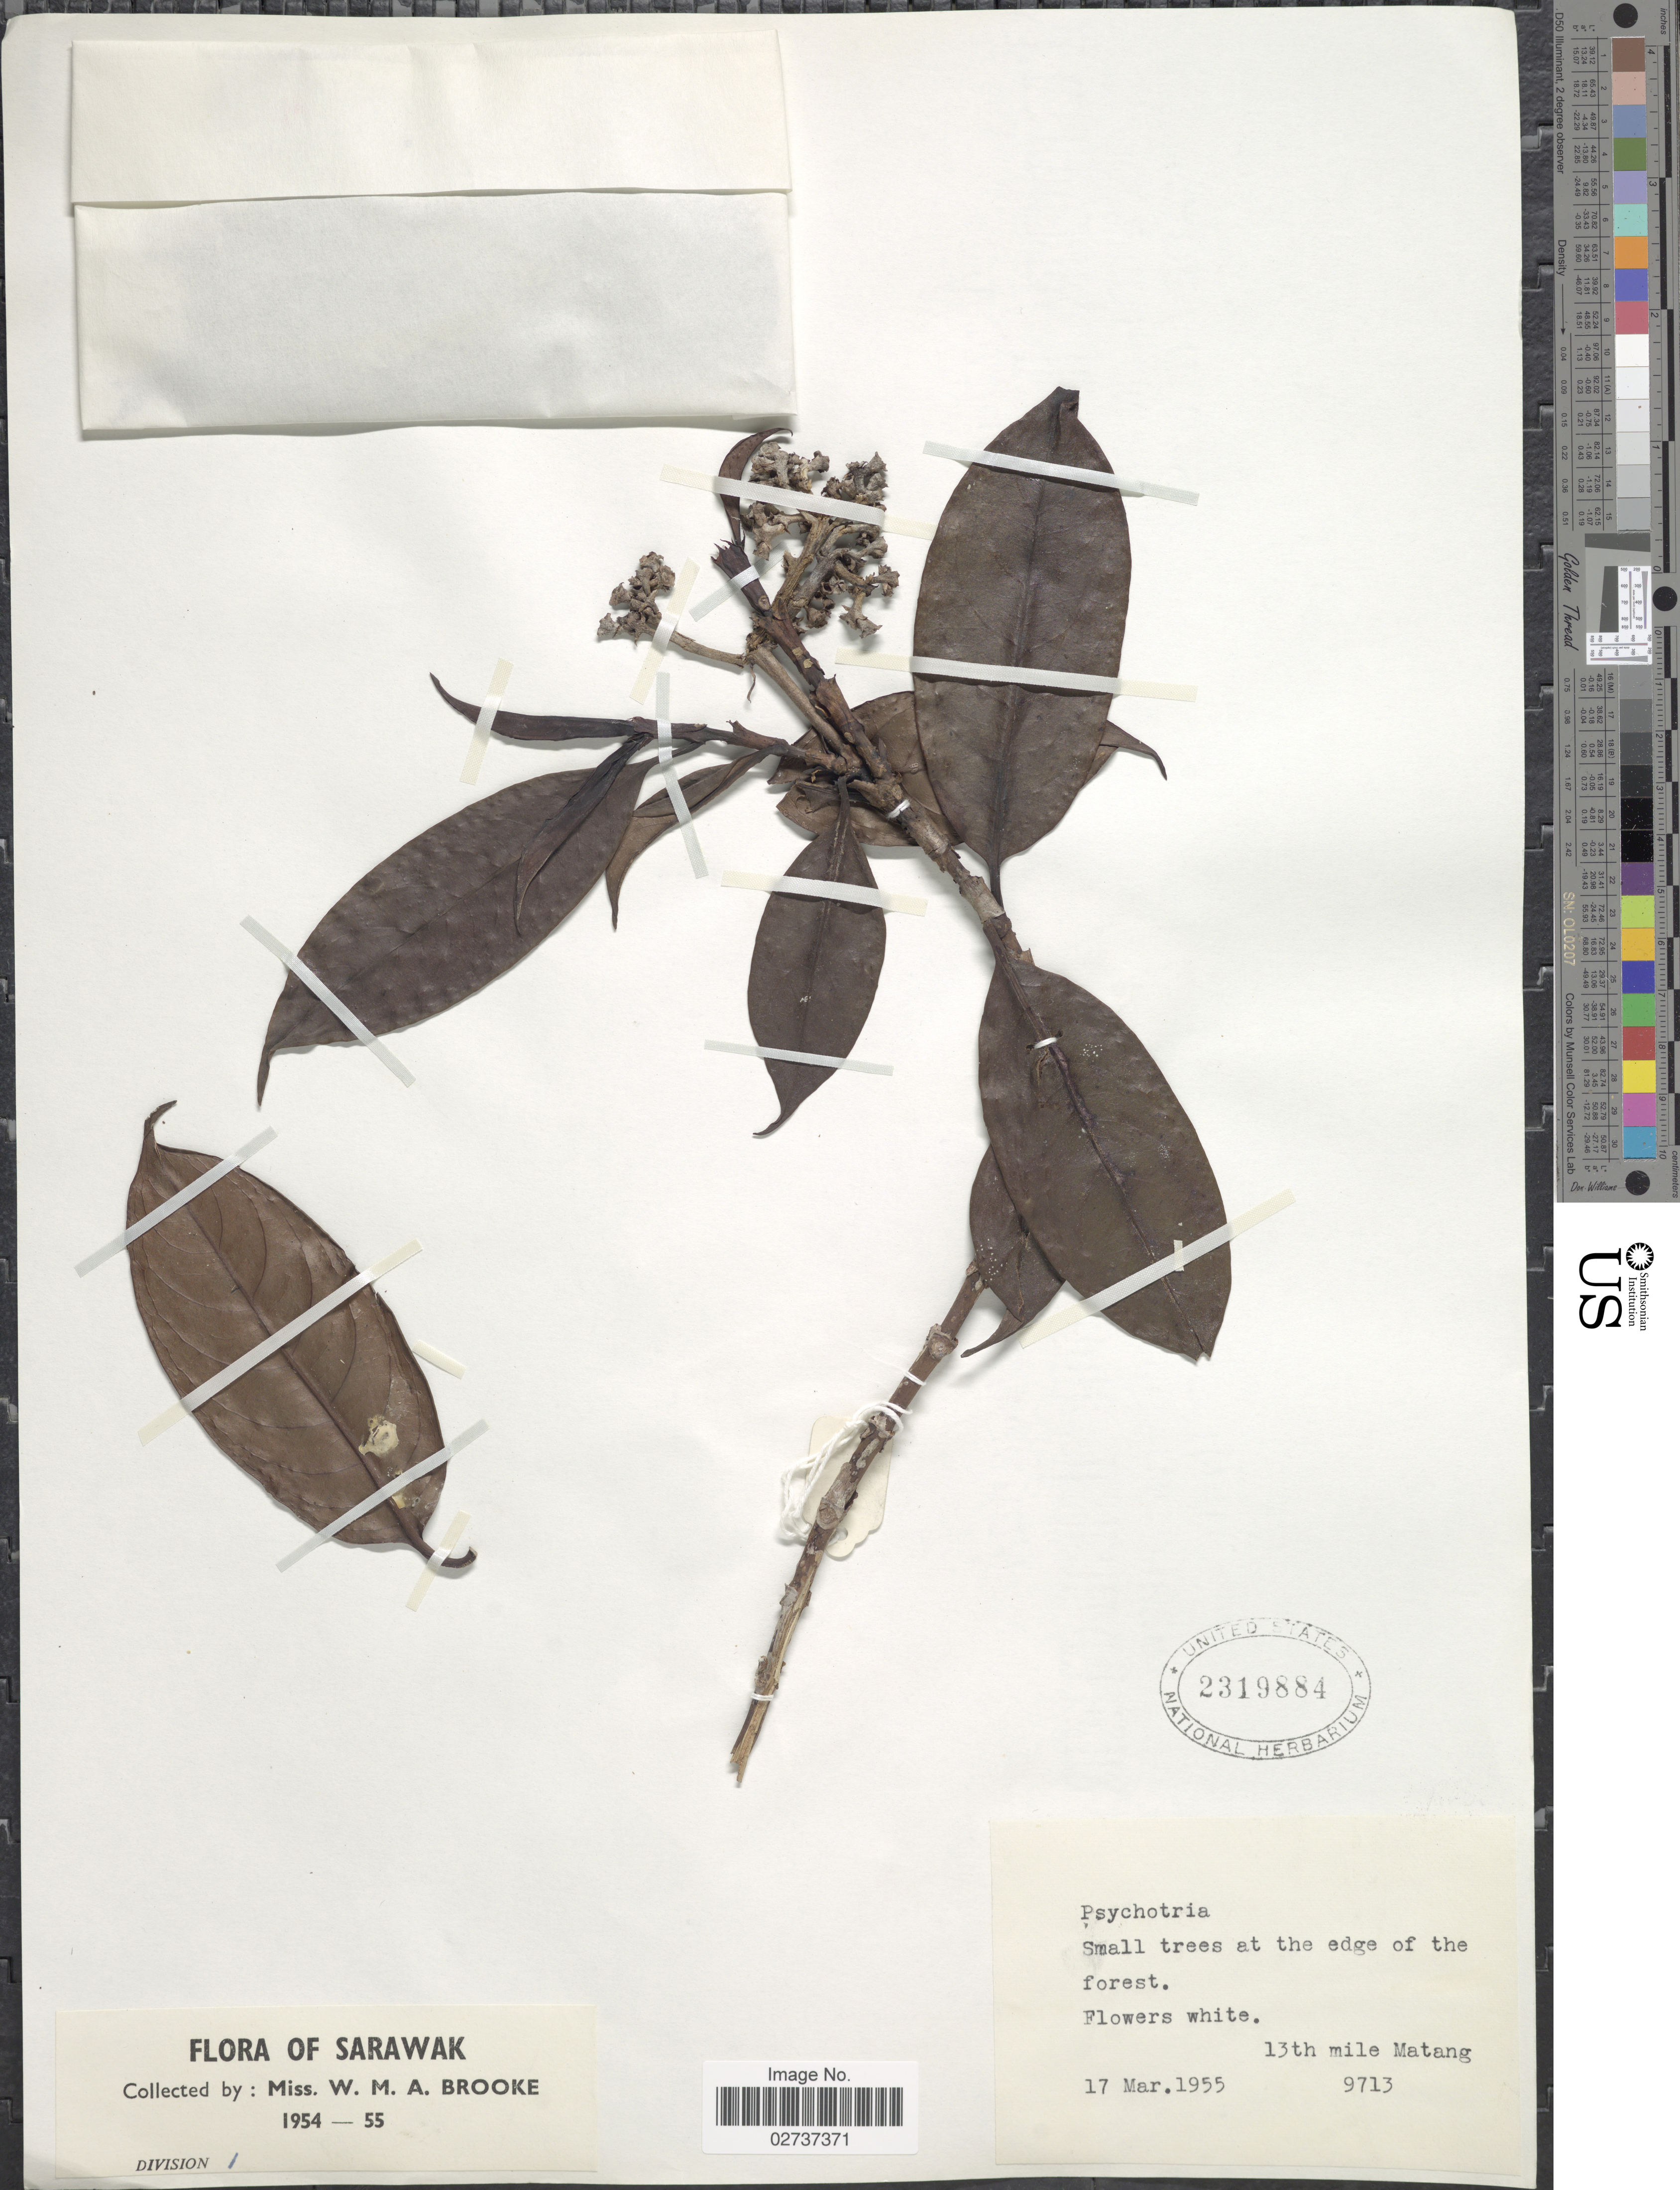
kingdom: Plantae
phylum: Tracheophyta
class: Magnoliopsida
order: Gentianales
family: Rubiaceae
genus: Psychotria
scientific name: Psychotria sp.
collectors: W. Brooke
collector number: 9713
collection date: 1955-03-17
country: Malaysia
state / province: Sarawak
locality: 13th Mile Matang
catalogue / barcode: US 2319884